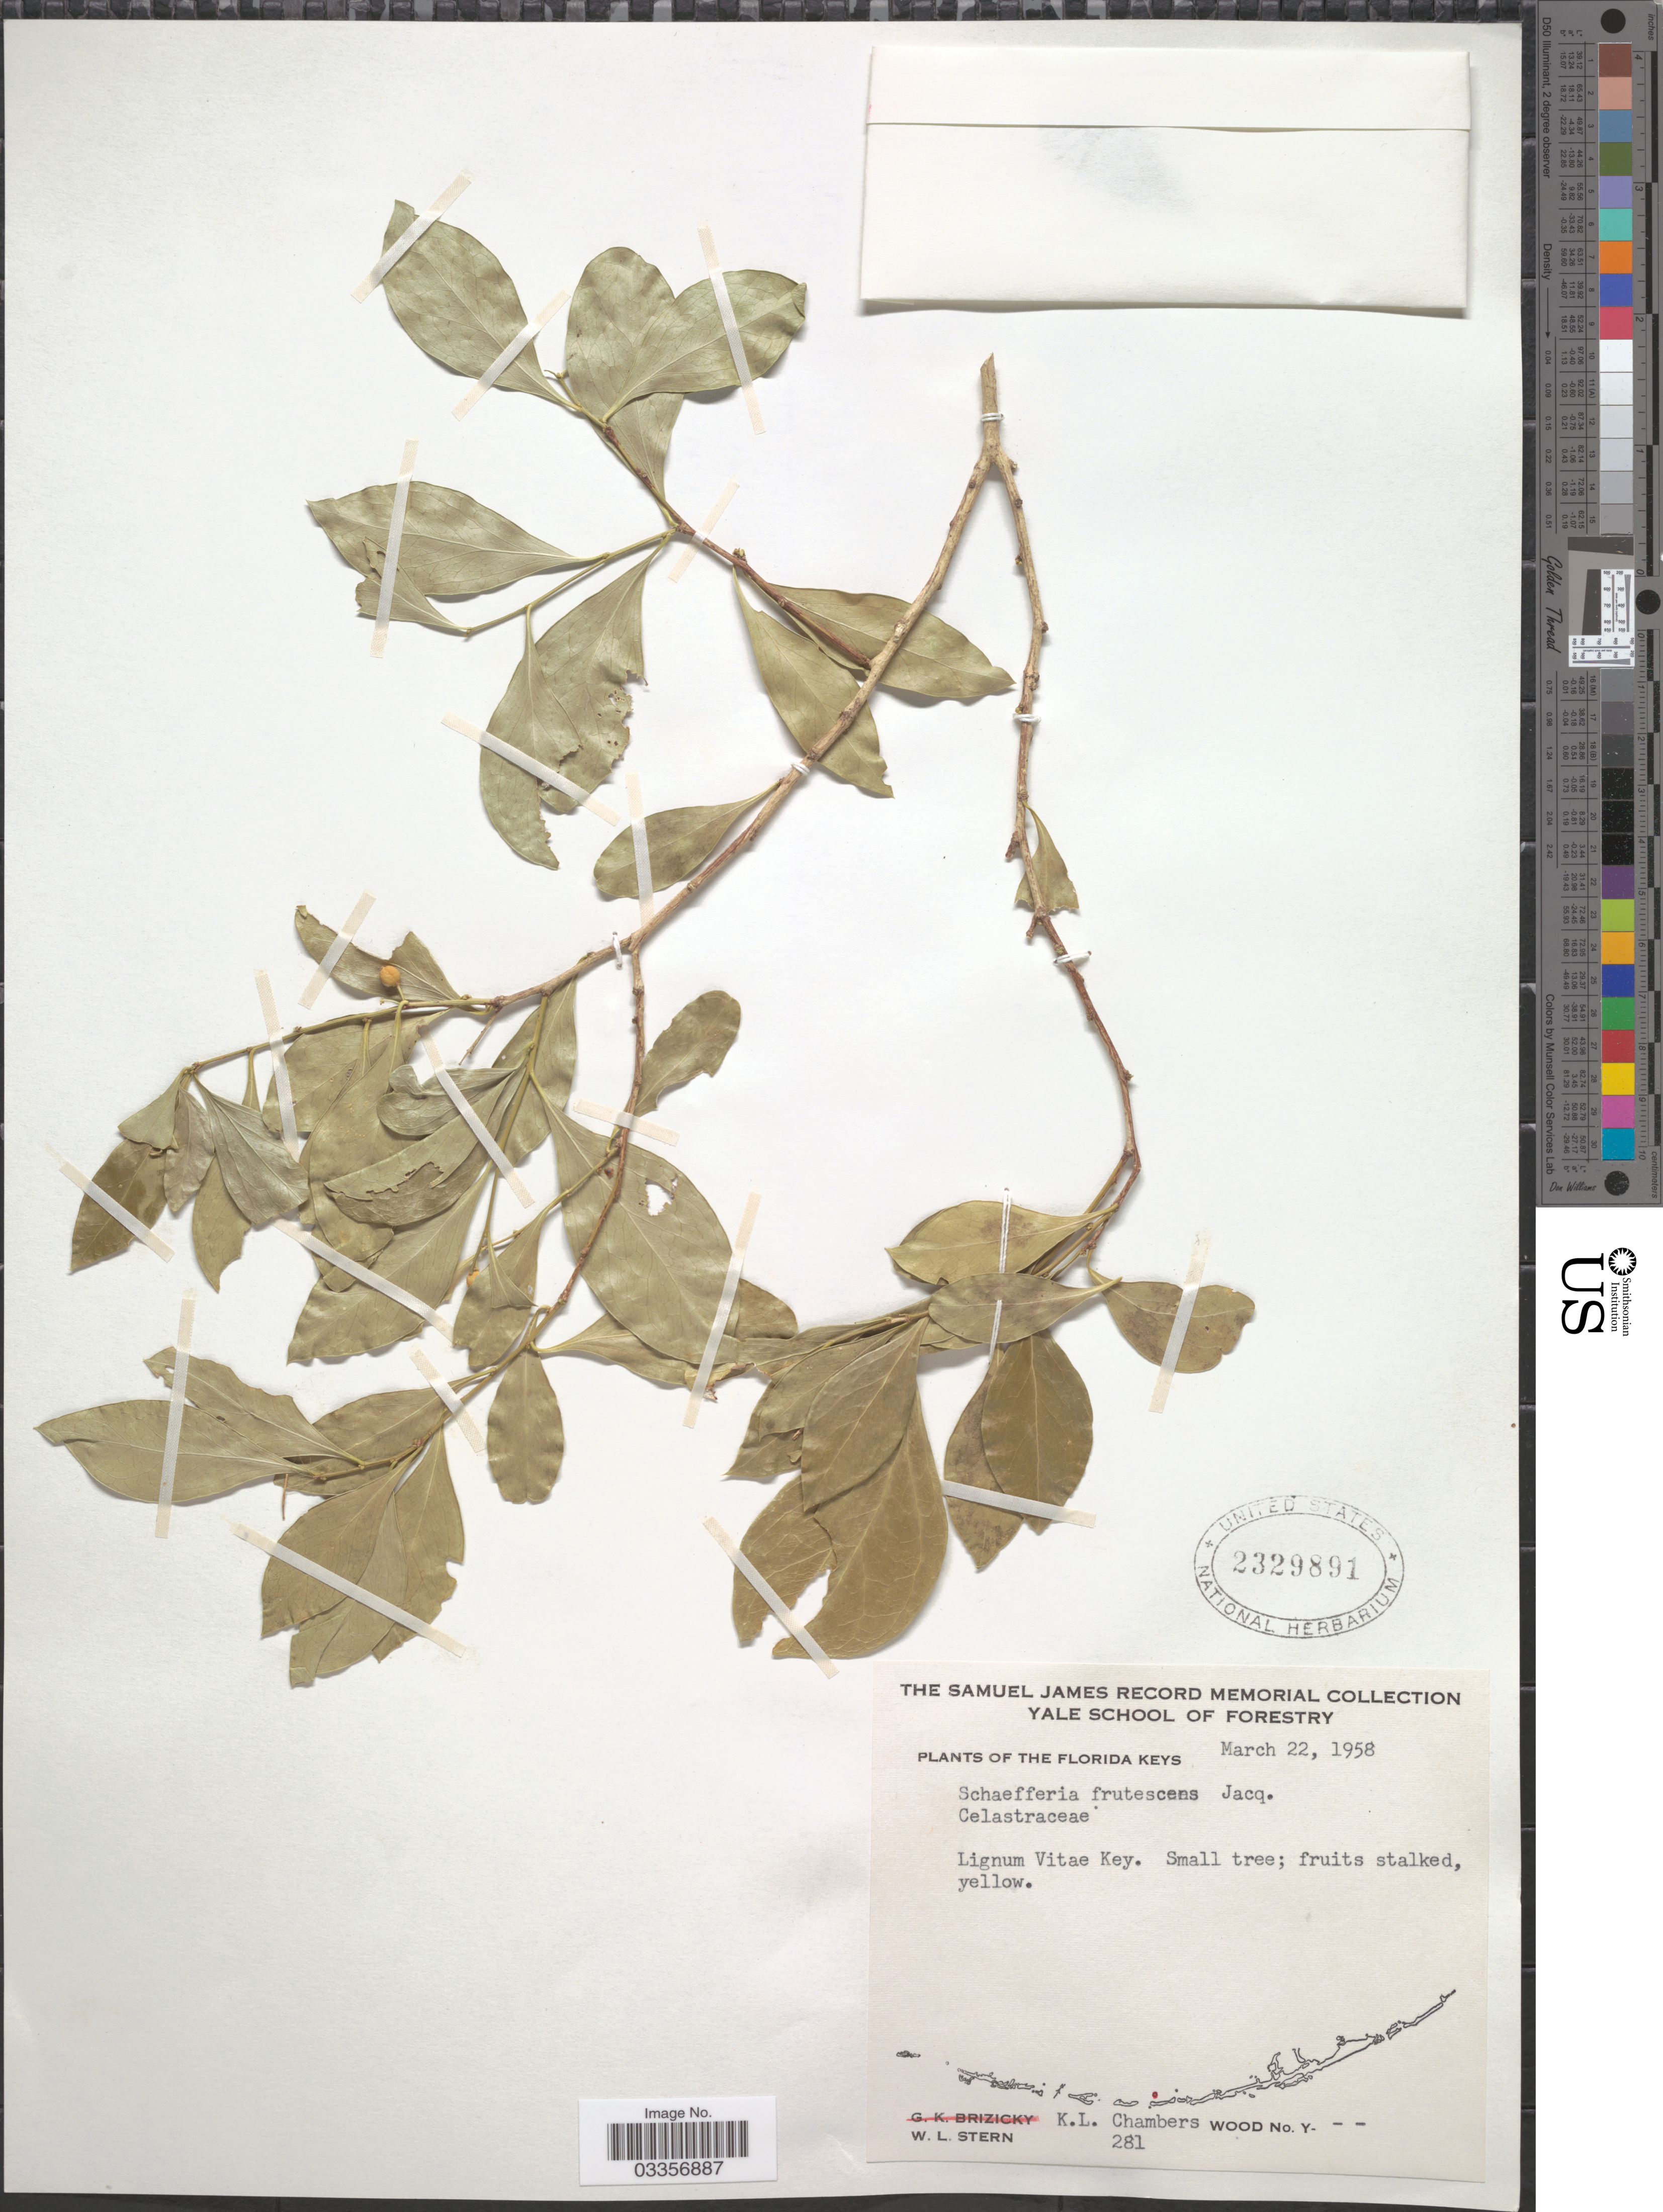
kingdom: Plantae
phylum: Tracheophyta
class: Magnoliopsida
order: Celastrales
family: Celastraceae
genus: Schaefferia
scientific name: Schaefferia frutescens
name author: Jacq.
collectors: K. Chambers & W. L. Stern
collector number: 281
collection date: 1958-03-22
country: United States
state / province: Florida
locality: The Florida Keys. Lignum Vitae Key.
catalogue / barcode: US 2329891